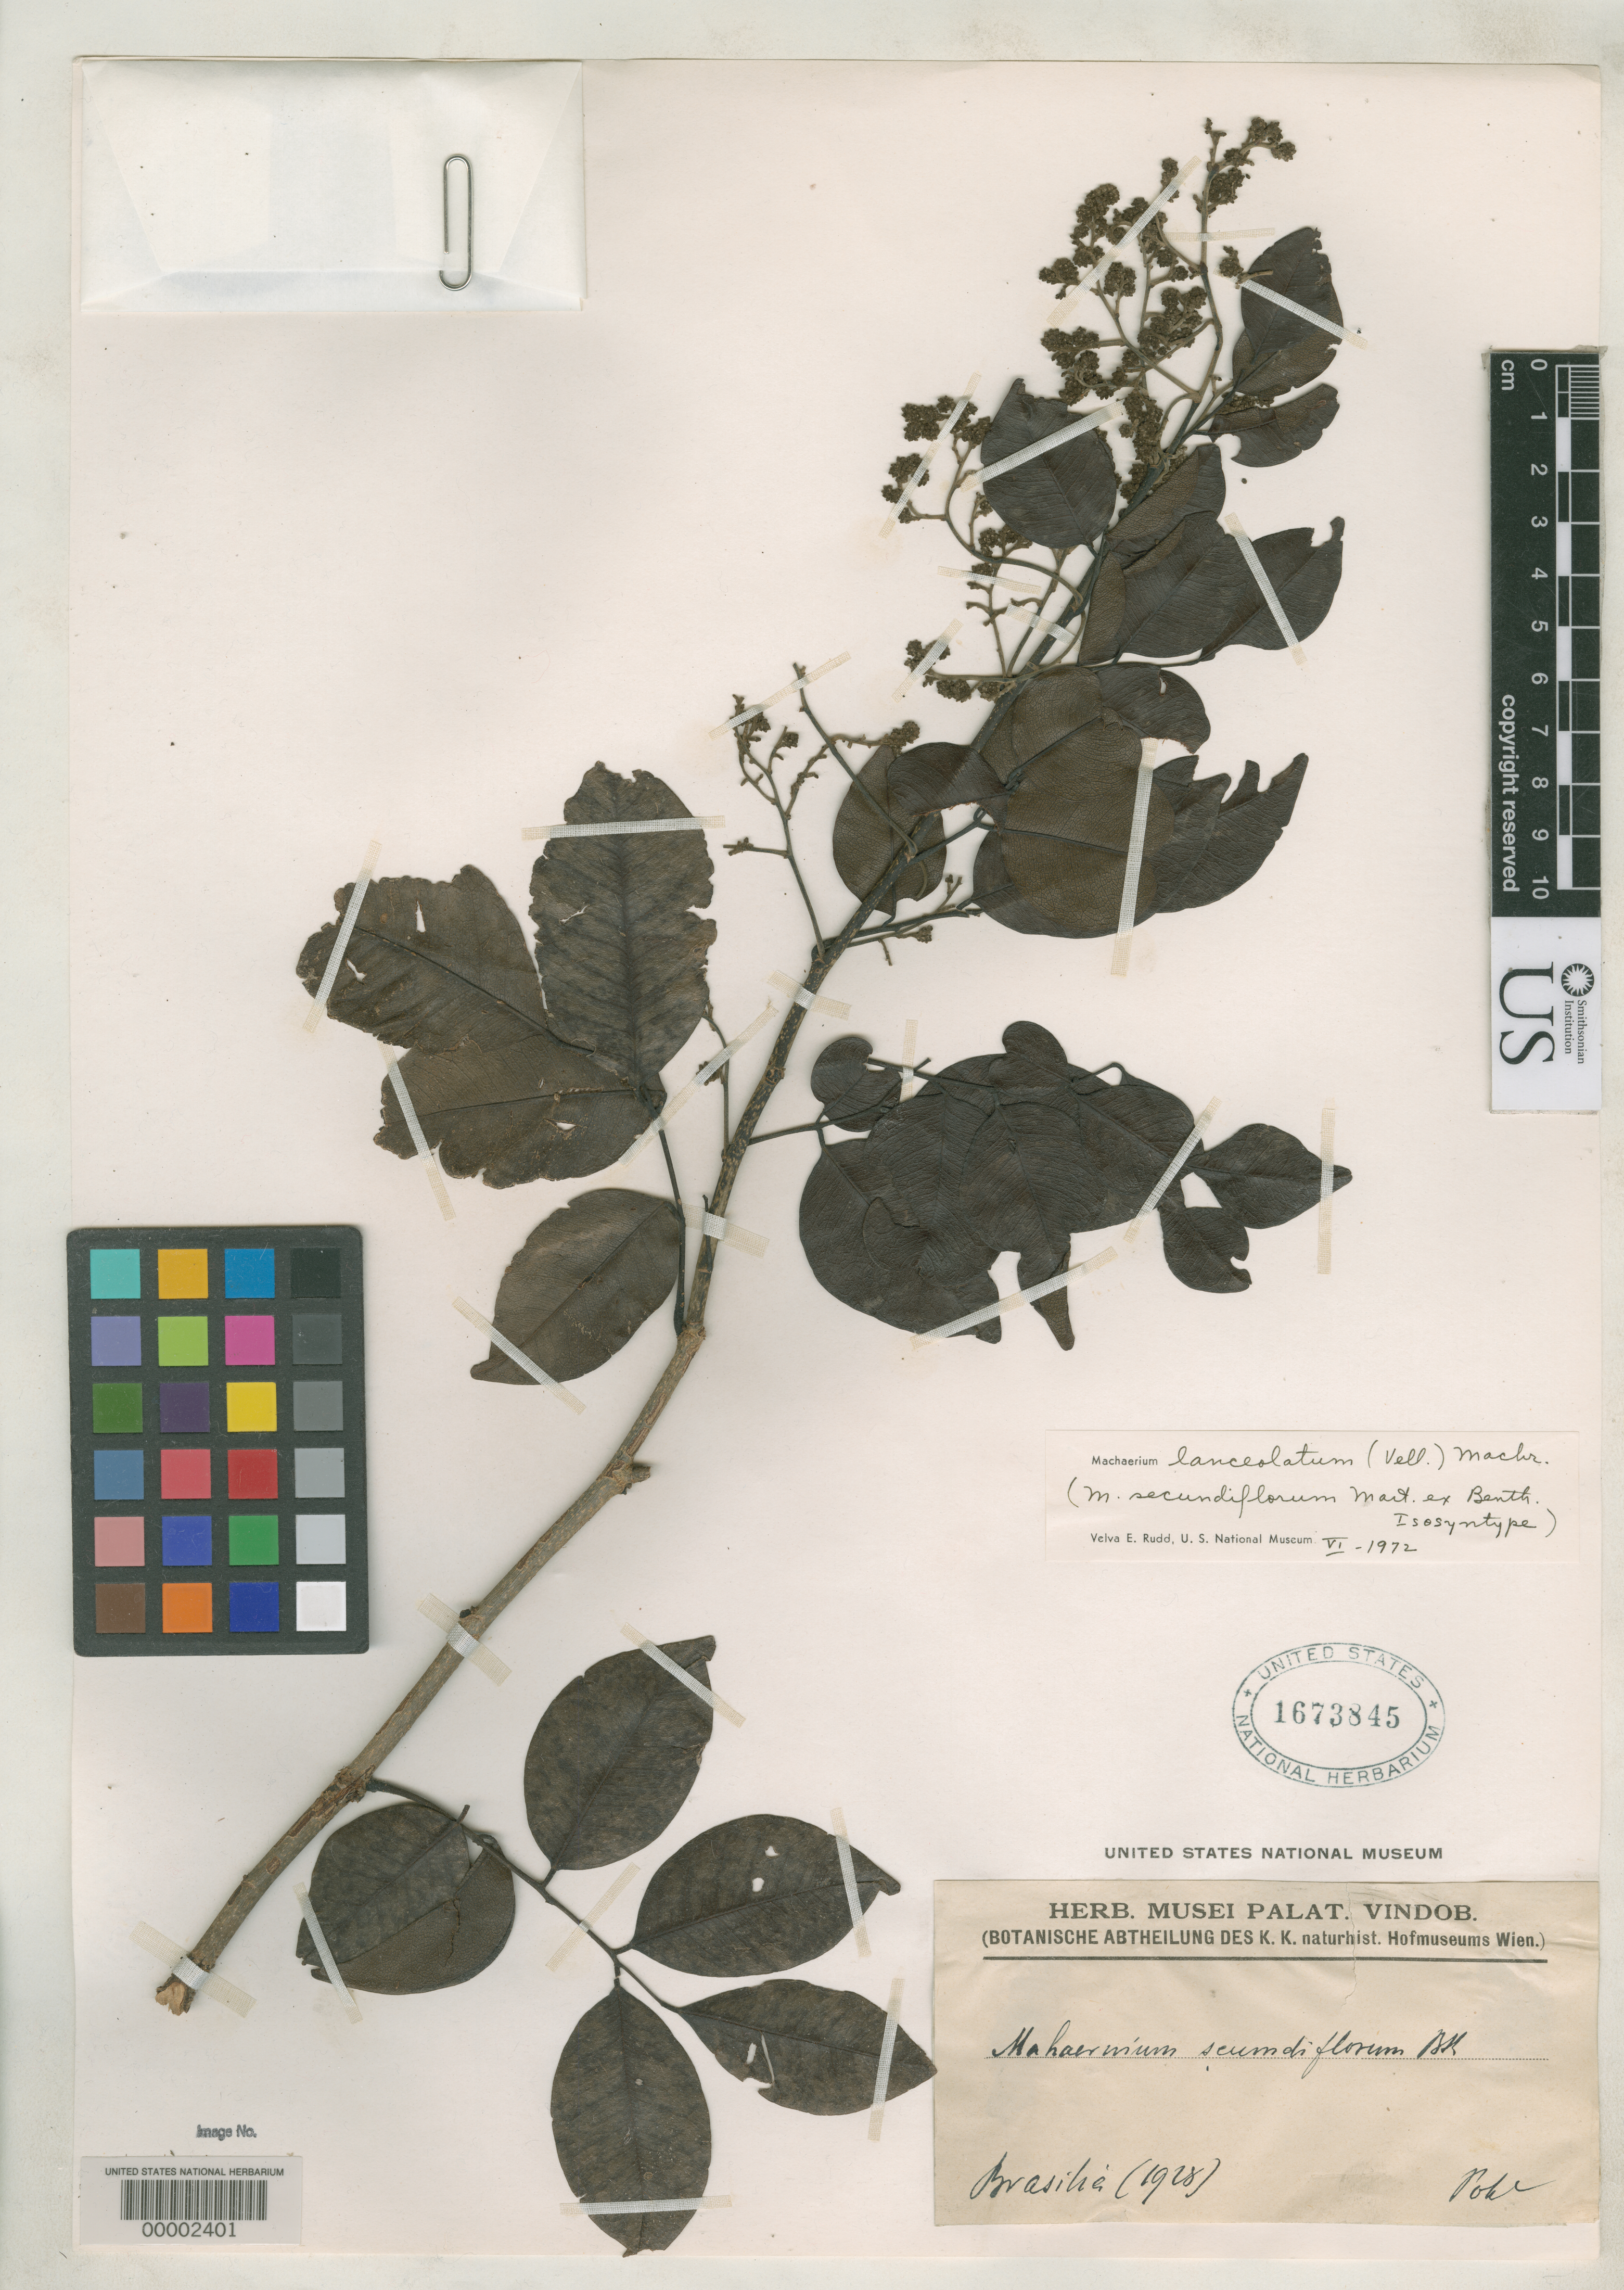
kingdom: Plantae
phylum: Tracheophyta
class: Magnoliopsida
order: Fabales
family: Fabaceae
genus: Machaerium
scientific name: Machaerium secundiflorum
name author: Mart.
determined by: Rudd, V. E.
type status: Isosyntype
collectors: J. B. E. Pohl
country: Brazil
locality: Brasilia.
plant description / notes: Also published in Flora 20 (2, Beibl.): 118 (1837) and Ann. Wiener Mus. Naturgesch. 2: 100 (1839).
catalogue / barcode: US 1673845